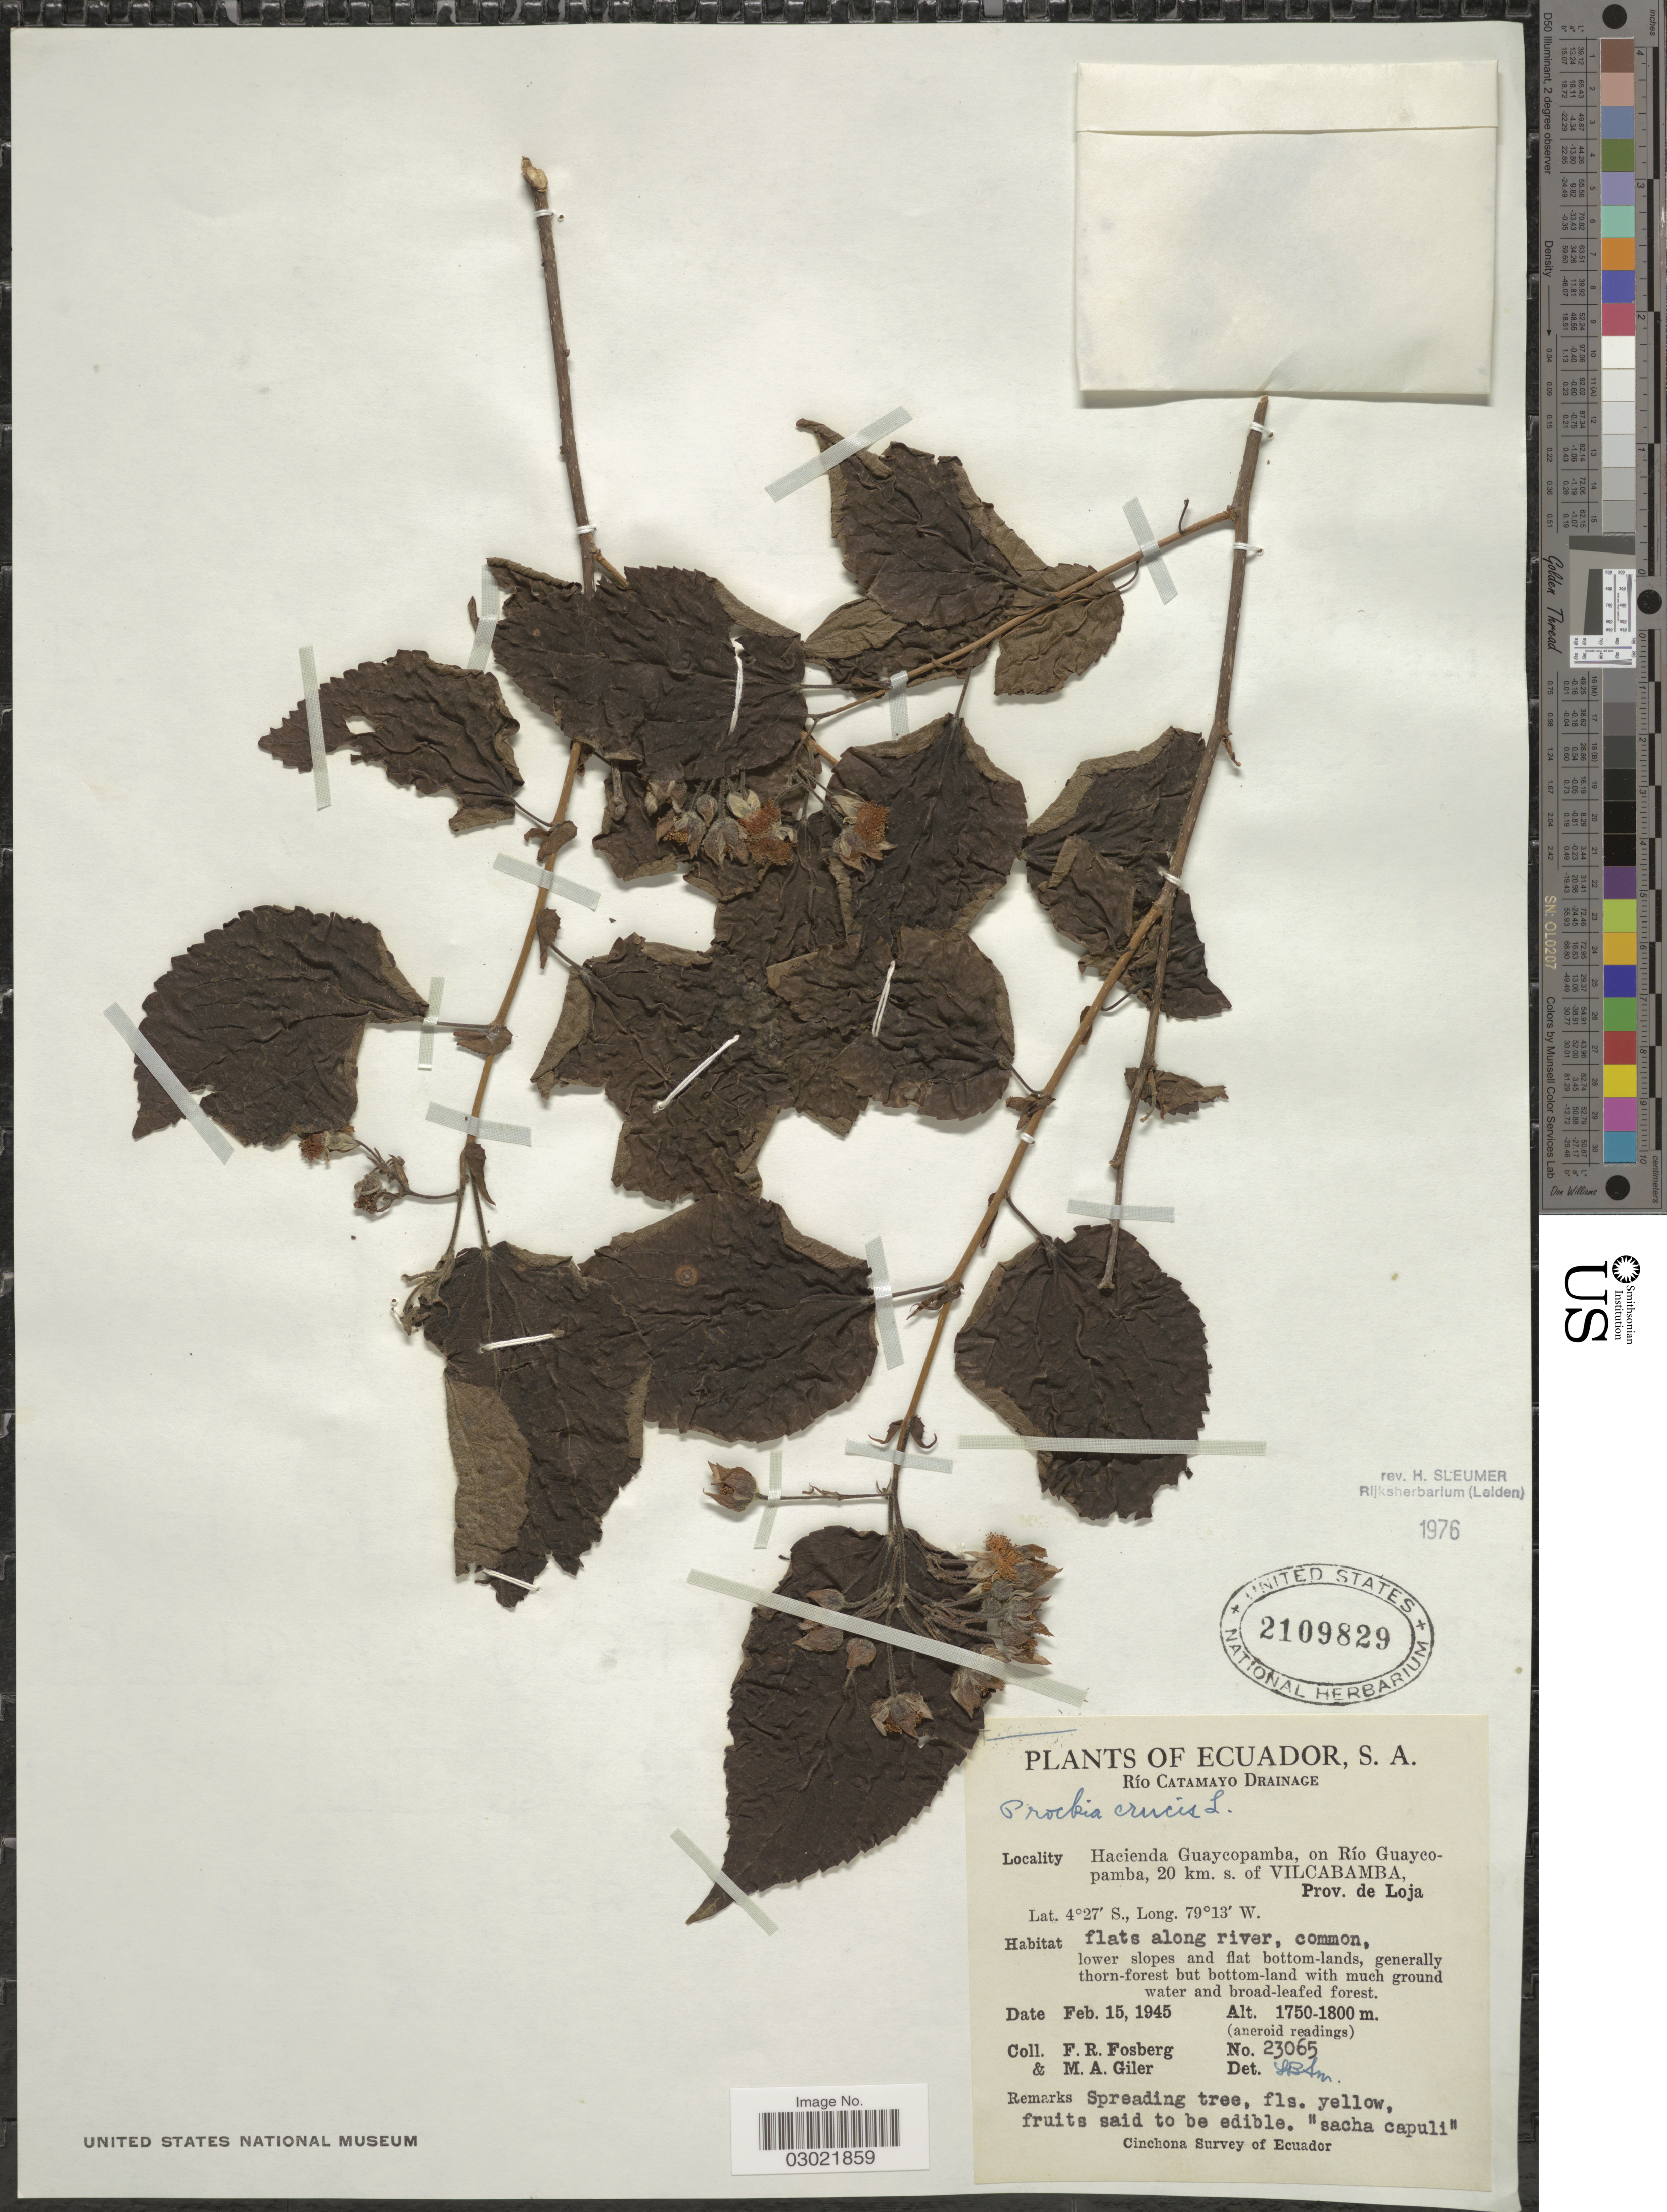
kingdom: Plantae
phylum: Tracheophyta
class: Magnoliopsida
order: Malpighiales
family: Salicaceae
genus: Prockia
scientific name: Prockia crucis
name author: P. Browne ex L.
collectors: F. R. Fosberg & M. Giler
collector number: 23065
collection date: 1945-02-15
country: Ecuador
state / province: Loja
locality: Río Catamayo Drainage. Hacienda Guaycopamba, on Río Guaycopamba, 20 km. s. of Vilcabamba.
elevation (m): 1750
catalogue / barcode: US 2109829